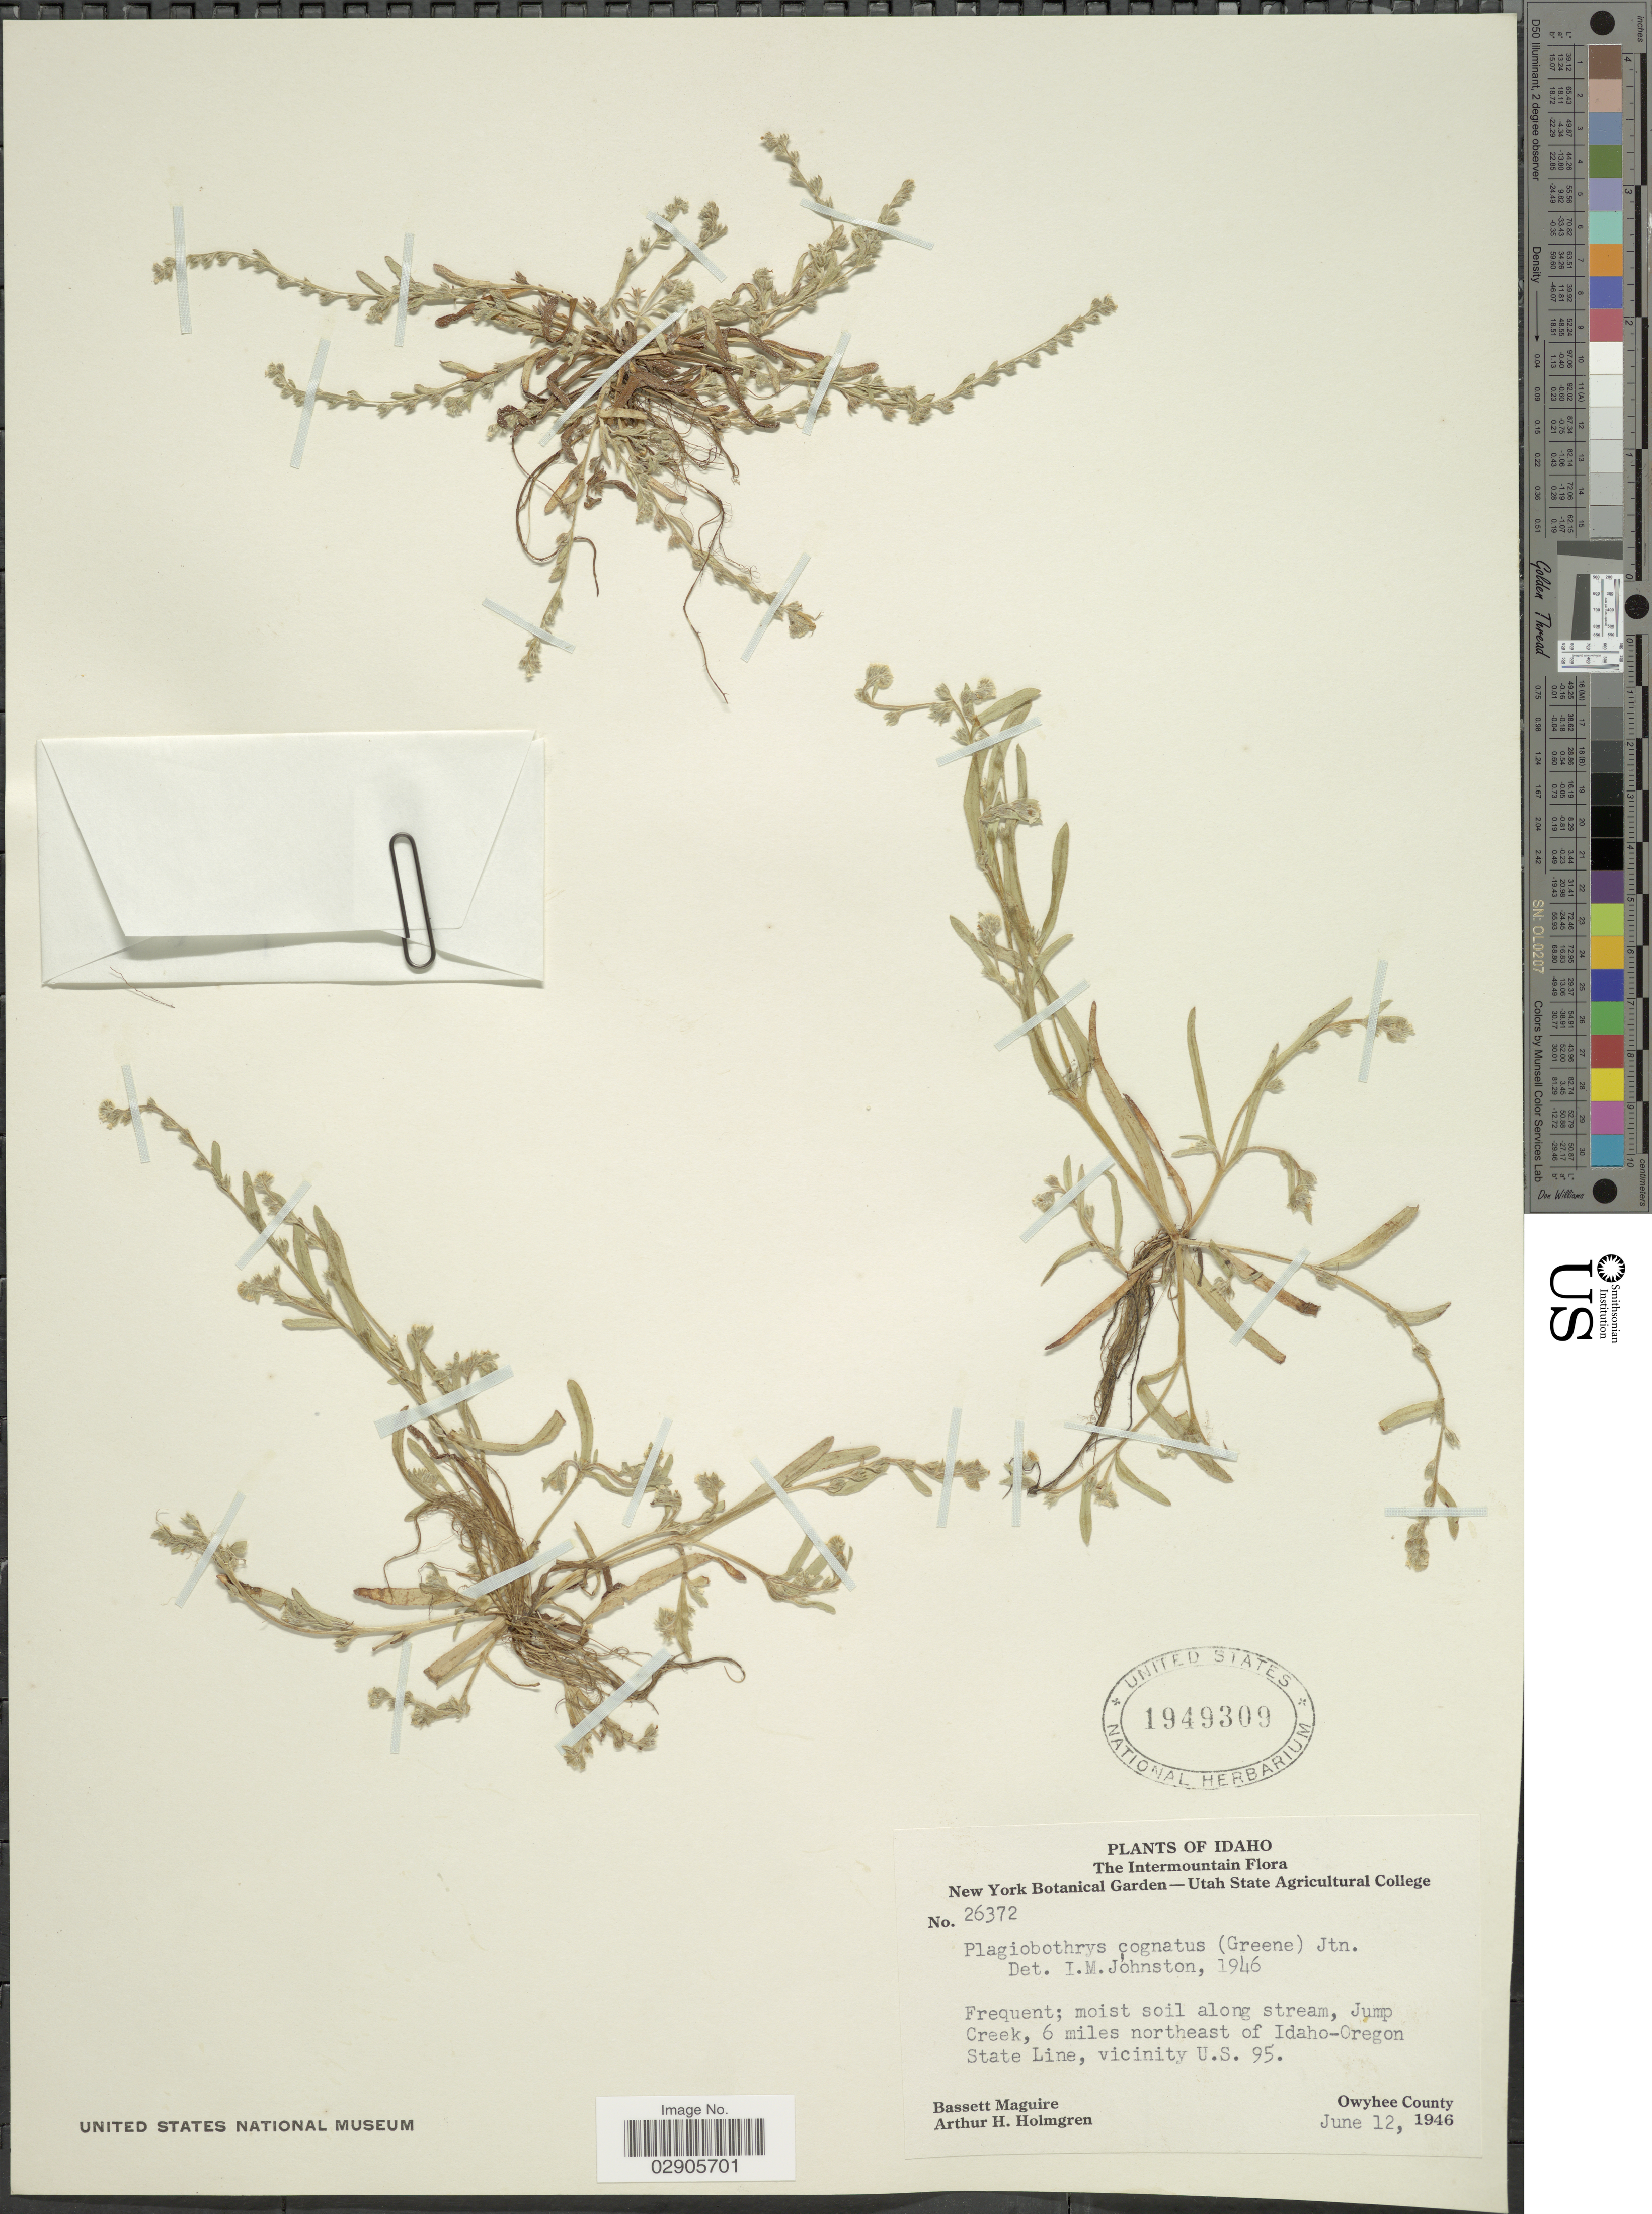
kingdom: Plantae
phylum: Tracheophyta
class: Magnoliopsida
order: Boraginales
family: Boraginaceae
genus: Plagiobothrys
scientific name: Plagiobothrys cognatus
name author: (Greene) I.M. Johnst.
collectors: B. Maguire & A. H. Holmgren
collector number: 26372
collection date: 1946-06-12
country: United States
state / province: Idaho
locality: The Intermountain. Moist soil along stream, Jump Creek, 6 miles northeast of Idaho-Oregon State Line, vicinity U.S. 95. Owyhee County.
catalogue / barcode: US 1949309